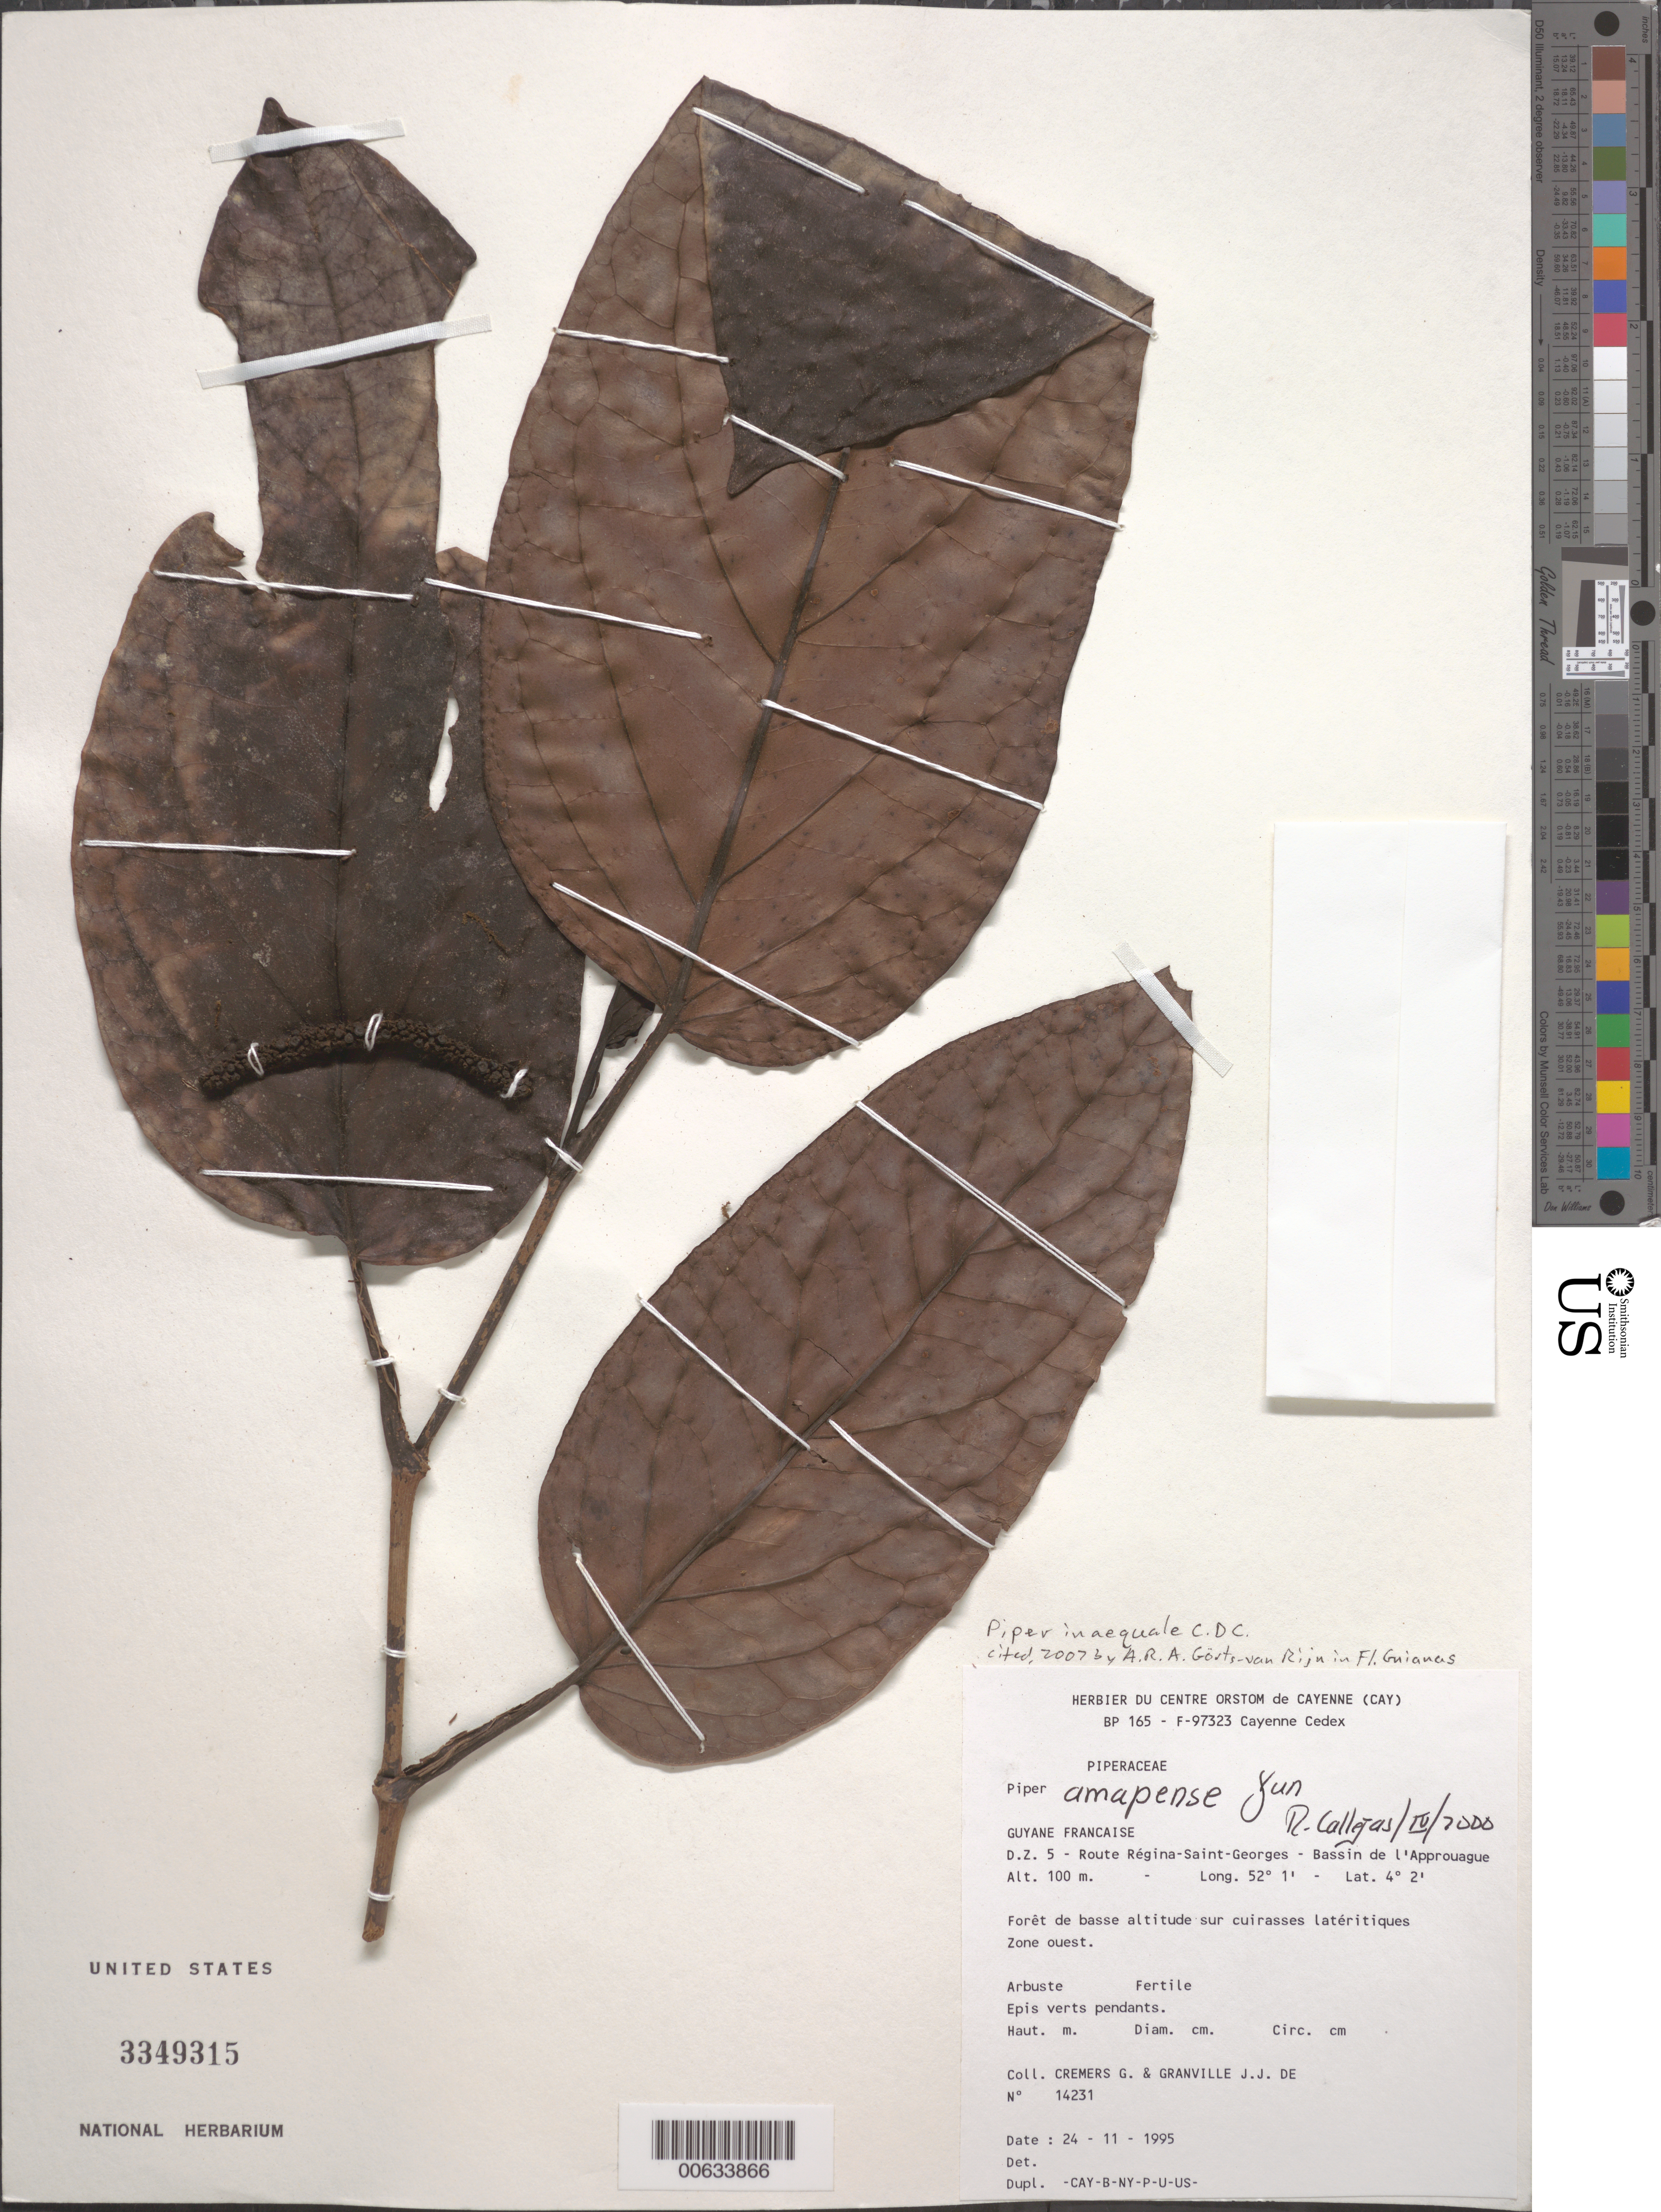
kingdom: Plantae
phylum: Tracheophyta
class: Magnoliopsida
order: Piperales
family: Piperaceae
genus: Piper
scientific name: Piper amapense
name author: Yunck.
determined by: Callejas, Ricardo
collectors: G. Cremers & J.-J. de Granville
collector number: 14231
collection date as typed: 24-Nov-95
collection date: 1995-11-24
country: French Guiana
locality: Route Regina-Saint-Georges, D.Z. 5, Bassin de l'Approuague, zone ouest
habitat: Végétation ripicole forestière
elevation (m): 100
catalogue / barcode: US 3349315